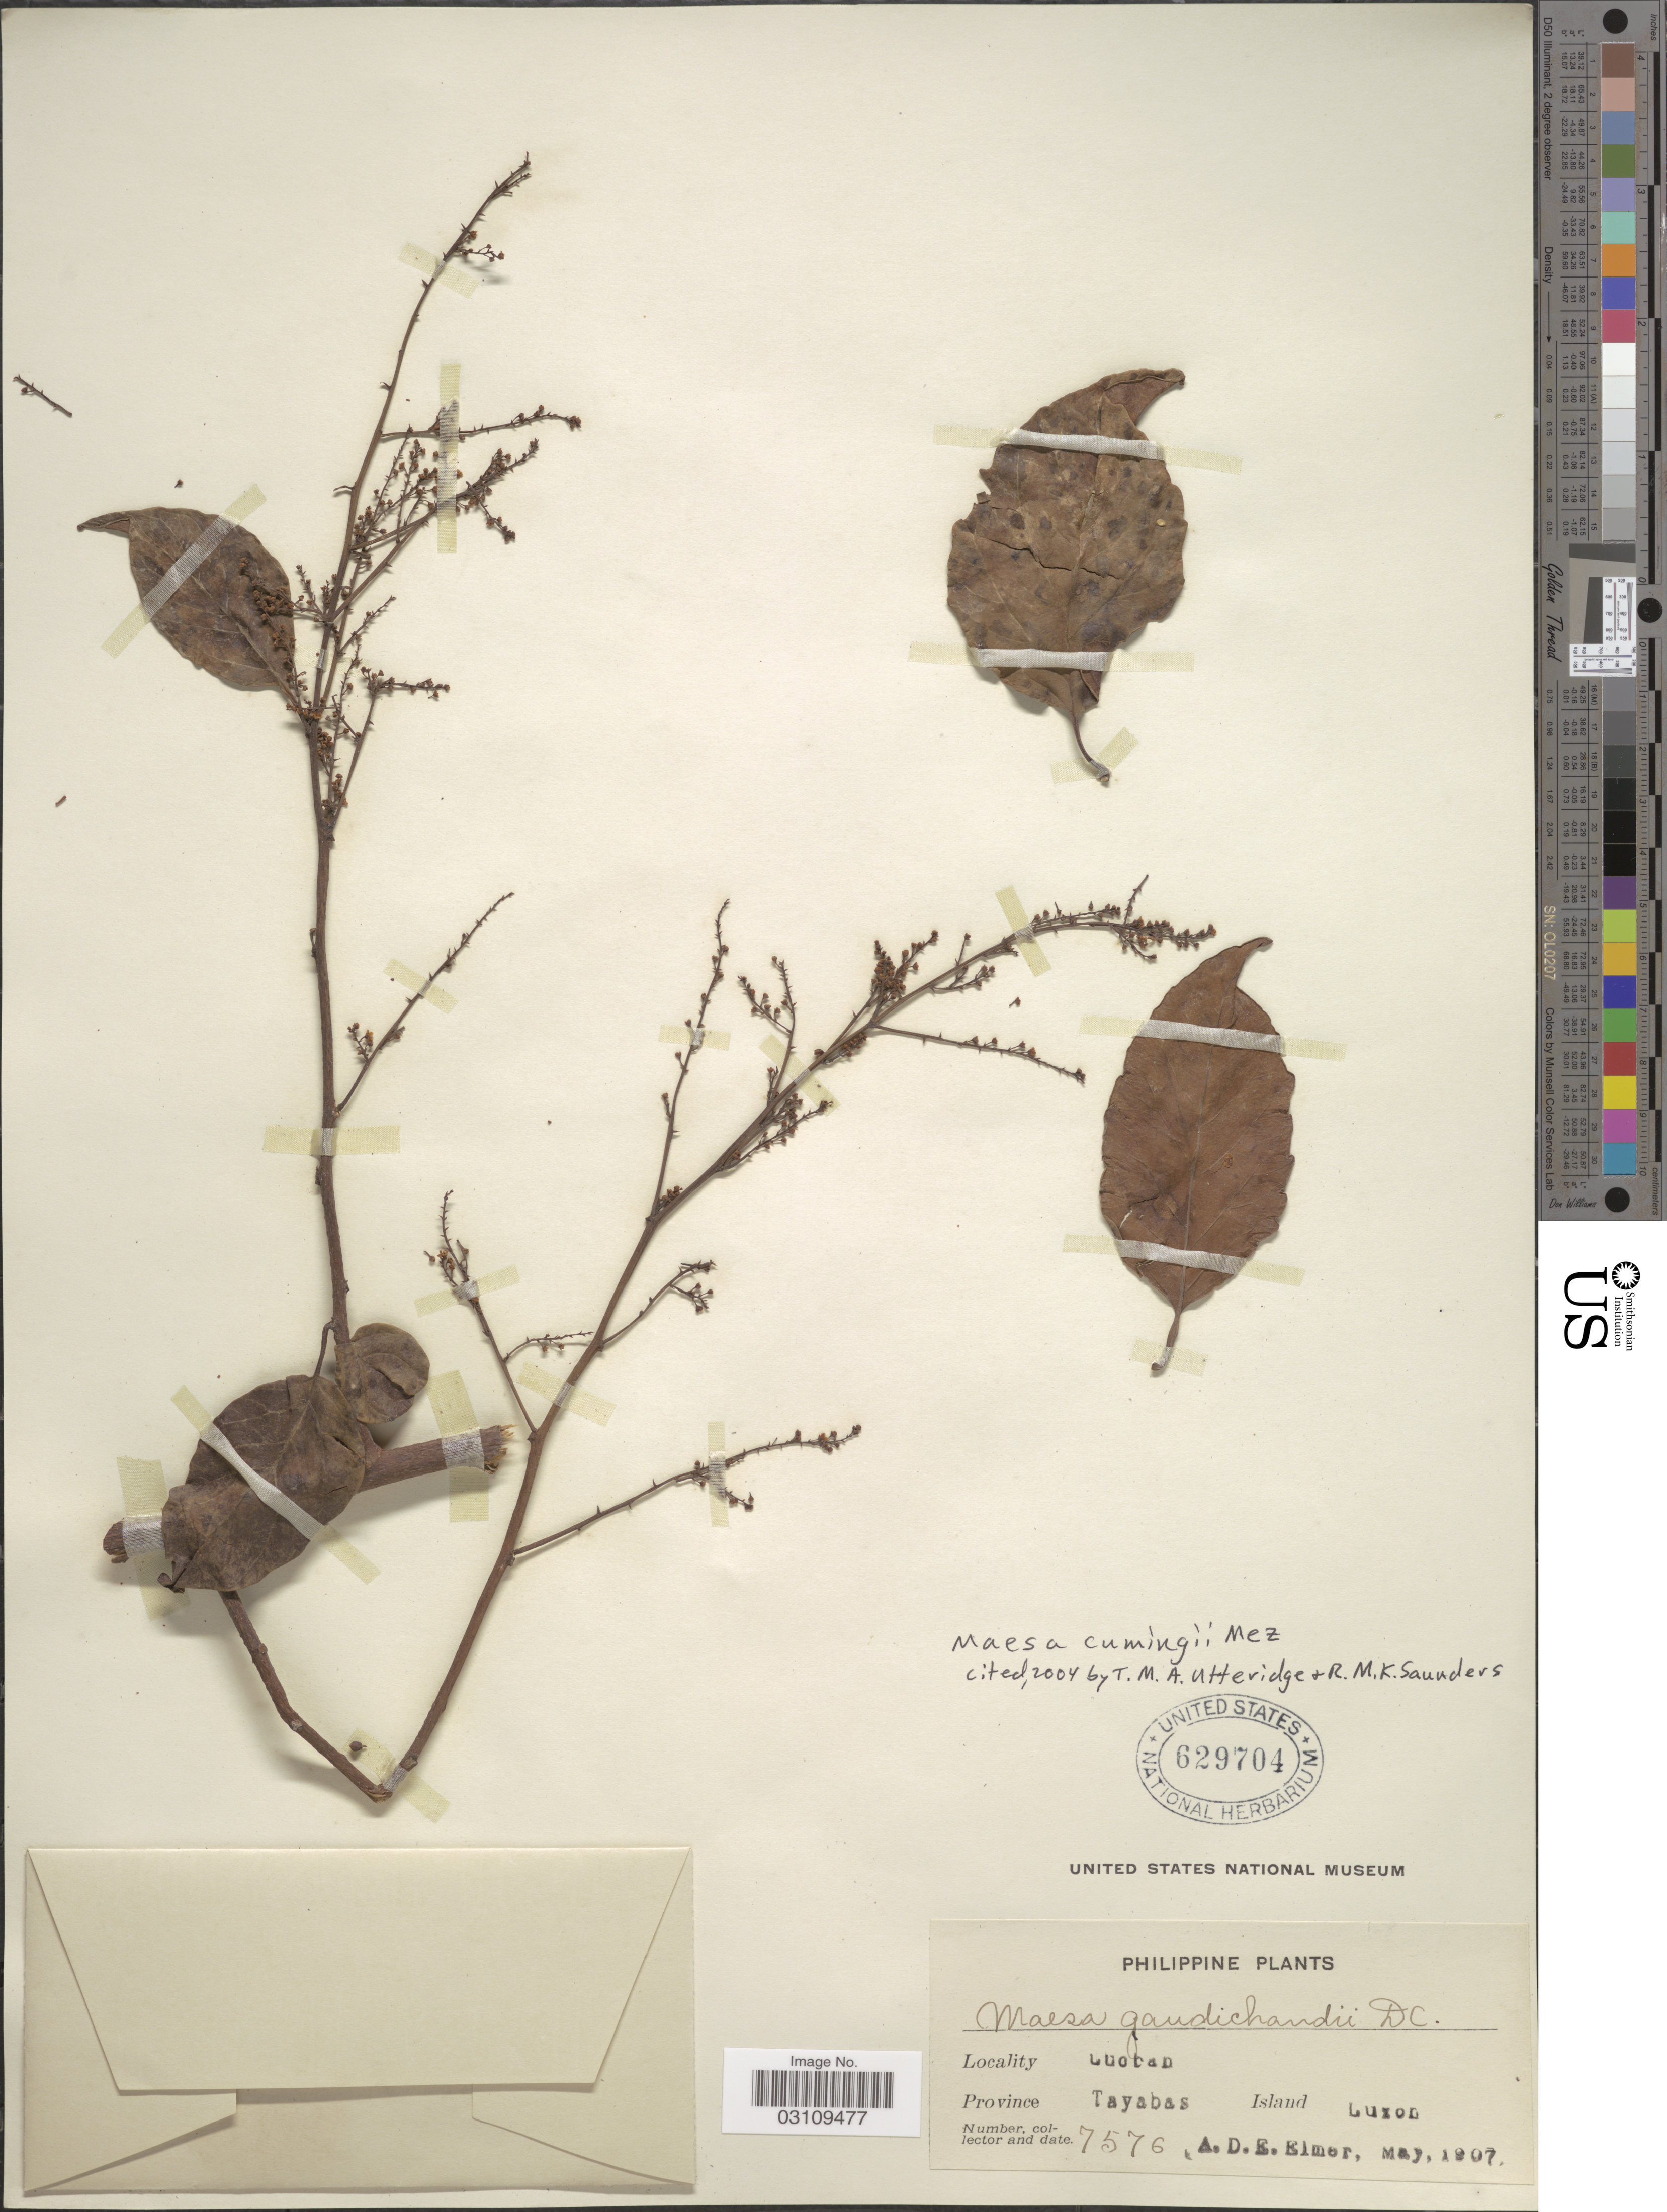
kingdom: Plantae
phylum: Tracheophyta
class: Magnoliopsida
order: Ericales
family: Primulaceae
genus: Maesa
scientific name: Maesa cumingii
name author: Mez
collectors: A. D. E. Elmer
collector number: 7576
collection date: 1907-05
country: Philippines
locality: Lucban, Province Tayabas, Island Luzon.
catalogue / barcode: US 629704